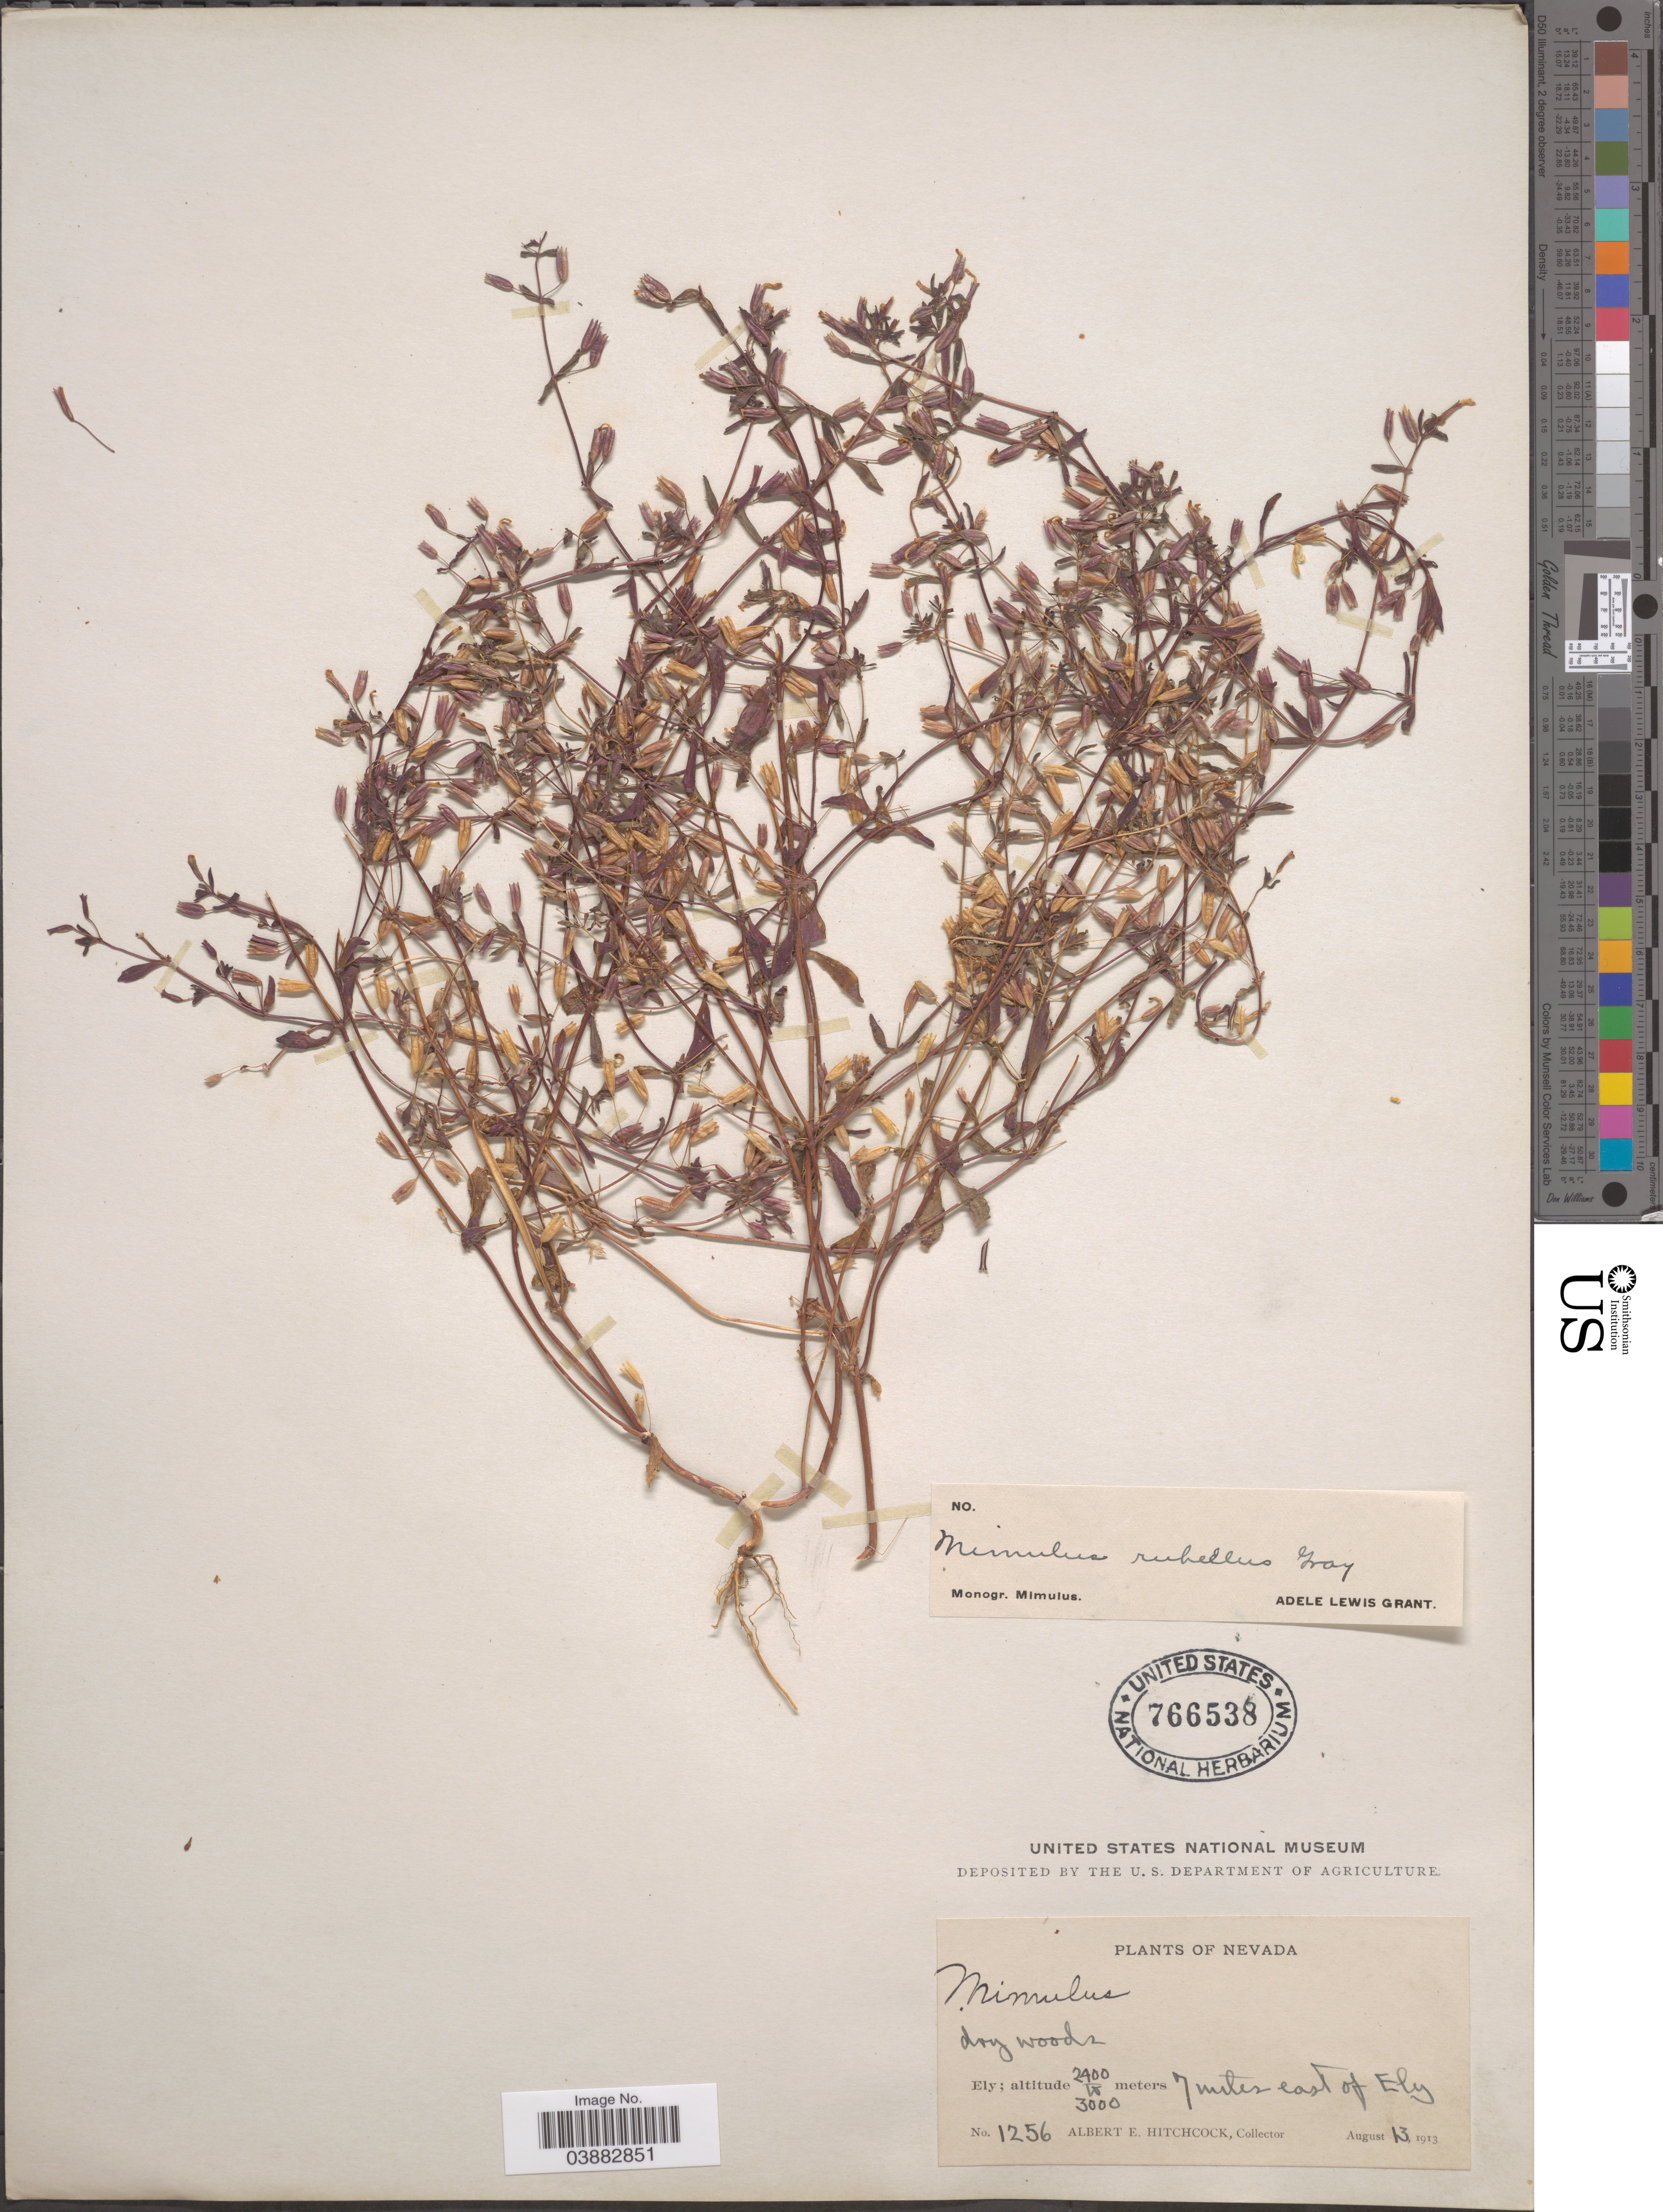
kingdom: Plantae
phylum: Tracheophyta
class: Magnoliopsida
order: Lamiales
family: Phrymaceae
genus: Mimulus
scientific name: Mimulus rubellus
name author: A. Gray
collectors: A. Hitchcock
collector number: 1256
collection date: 1913-08-13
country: United States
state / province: Nevada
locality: Ely. 7 miles east of Ely.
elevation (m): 2400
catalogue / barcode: US 766538